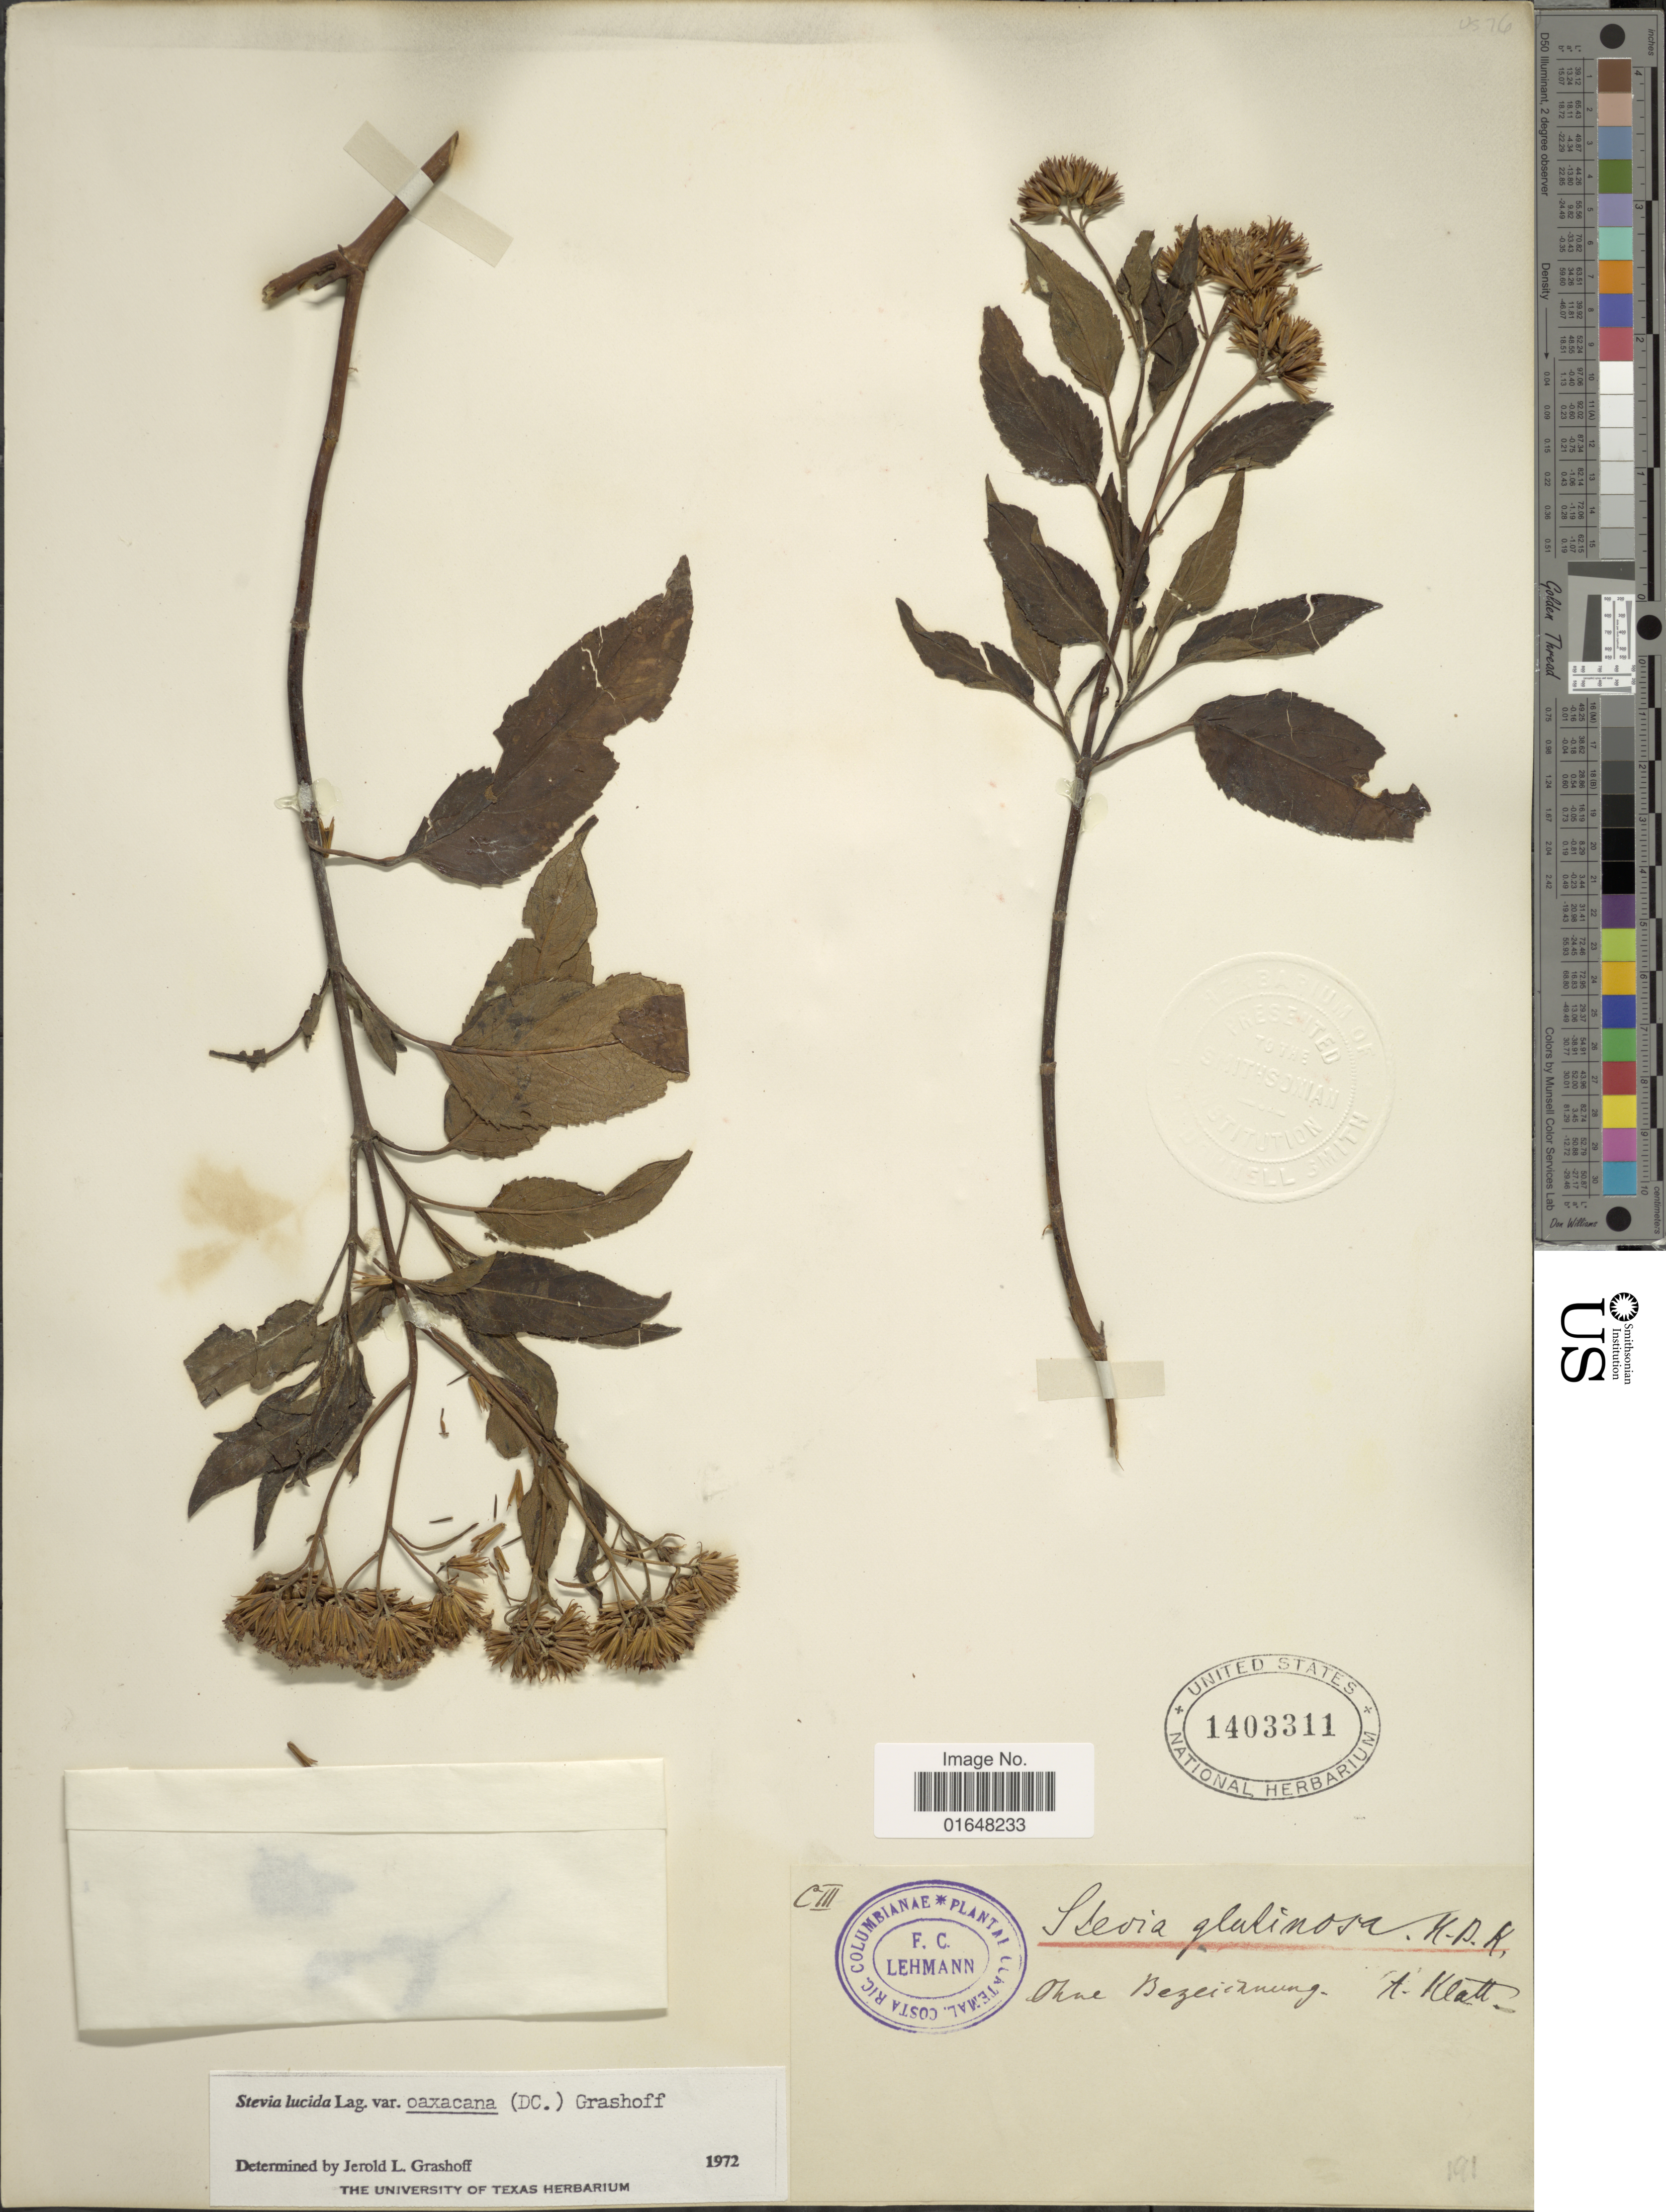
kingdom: Plantae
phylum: Tracheophyta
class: Magnoliopsida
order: Asterales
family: Asteraceae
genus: Stevia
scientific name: Stevia lucida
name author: Lag.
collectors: F. C. Lehmann & A. Klatt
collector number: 191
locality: Ohne Bezeizuung [interpreted] [unsure placement]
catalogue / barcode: US 1403311